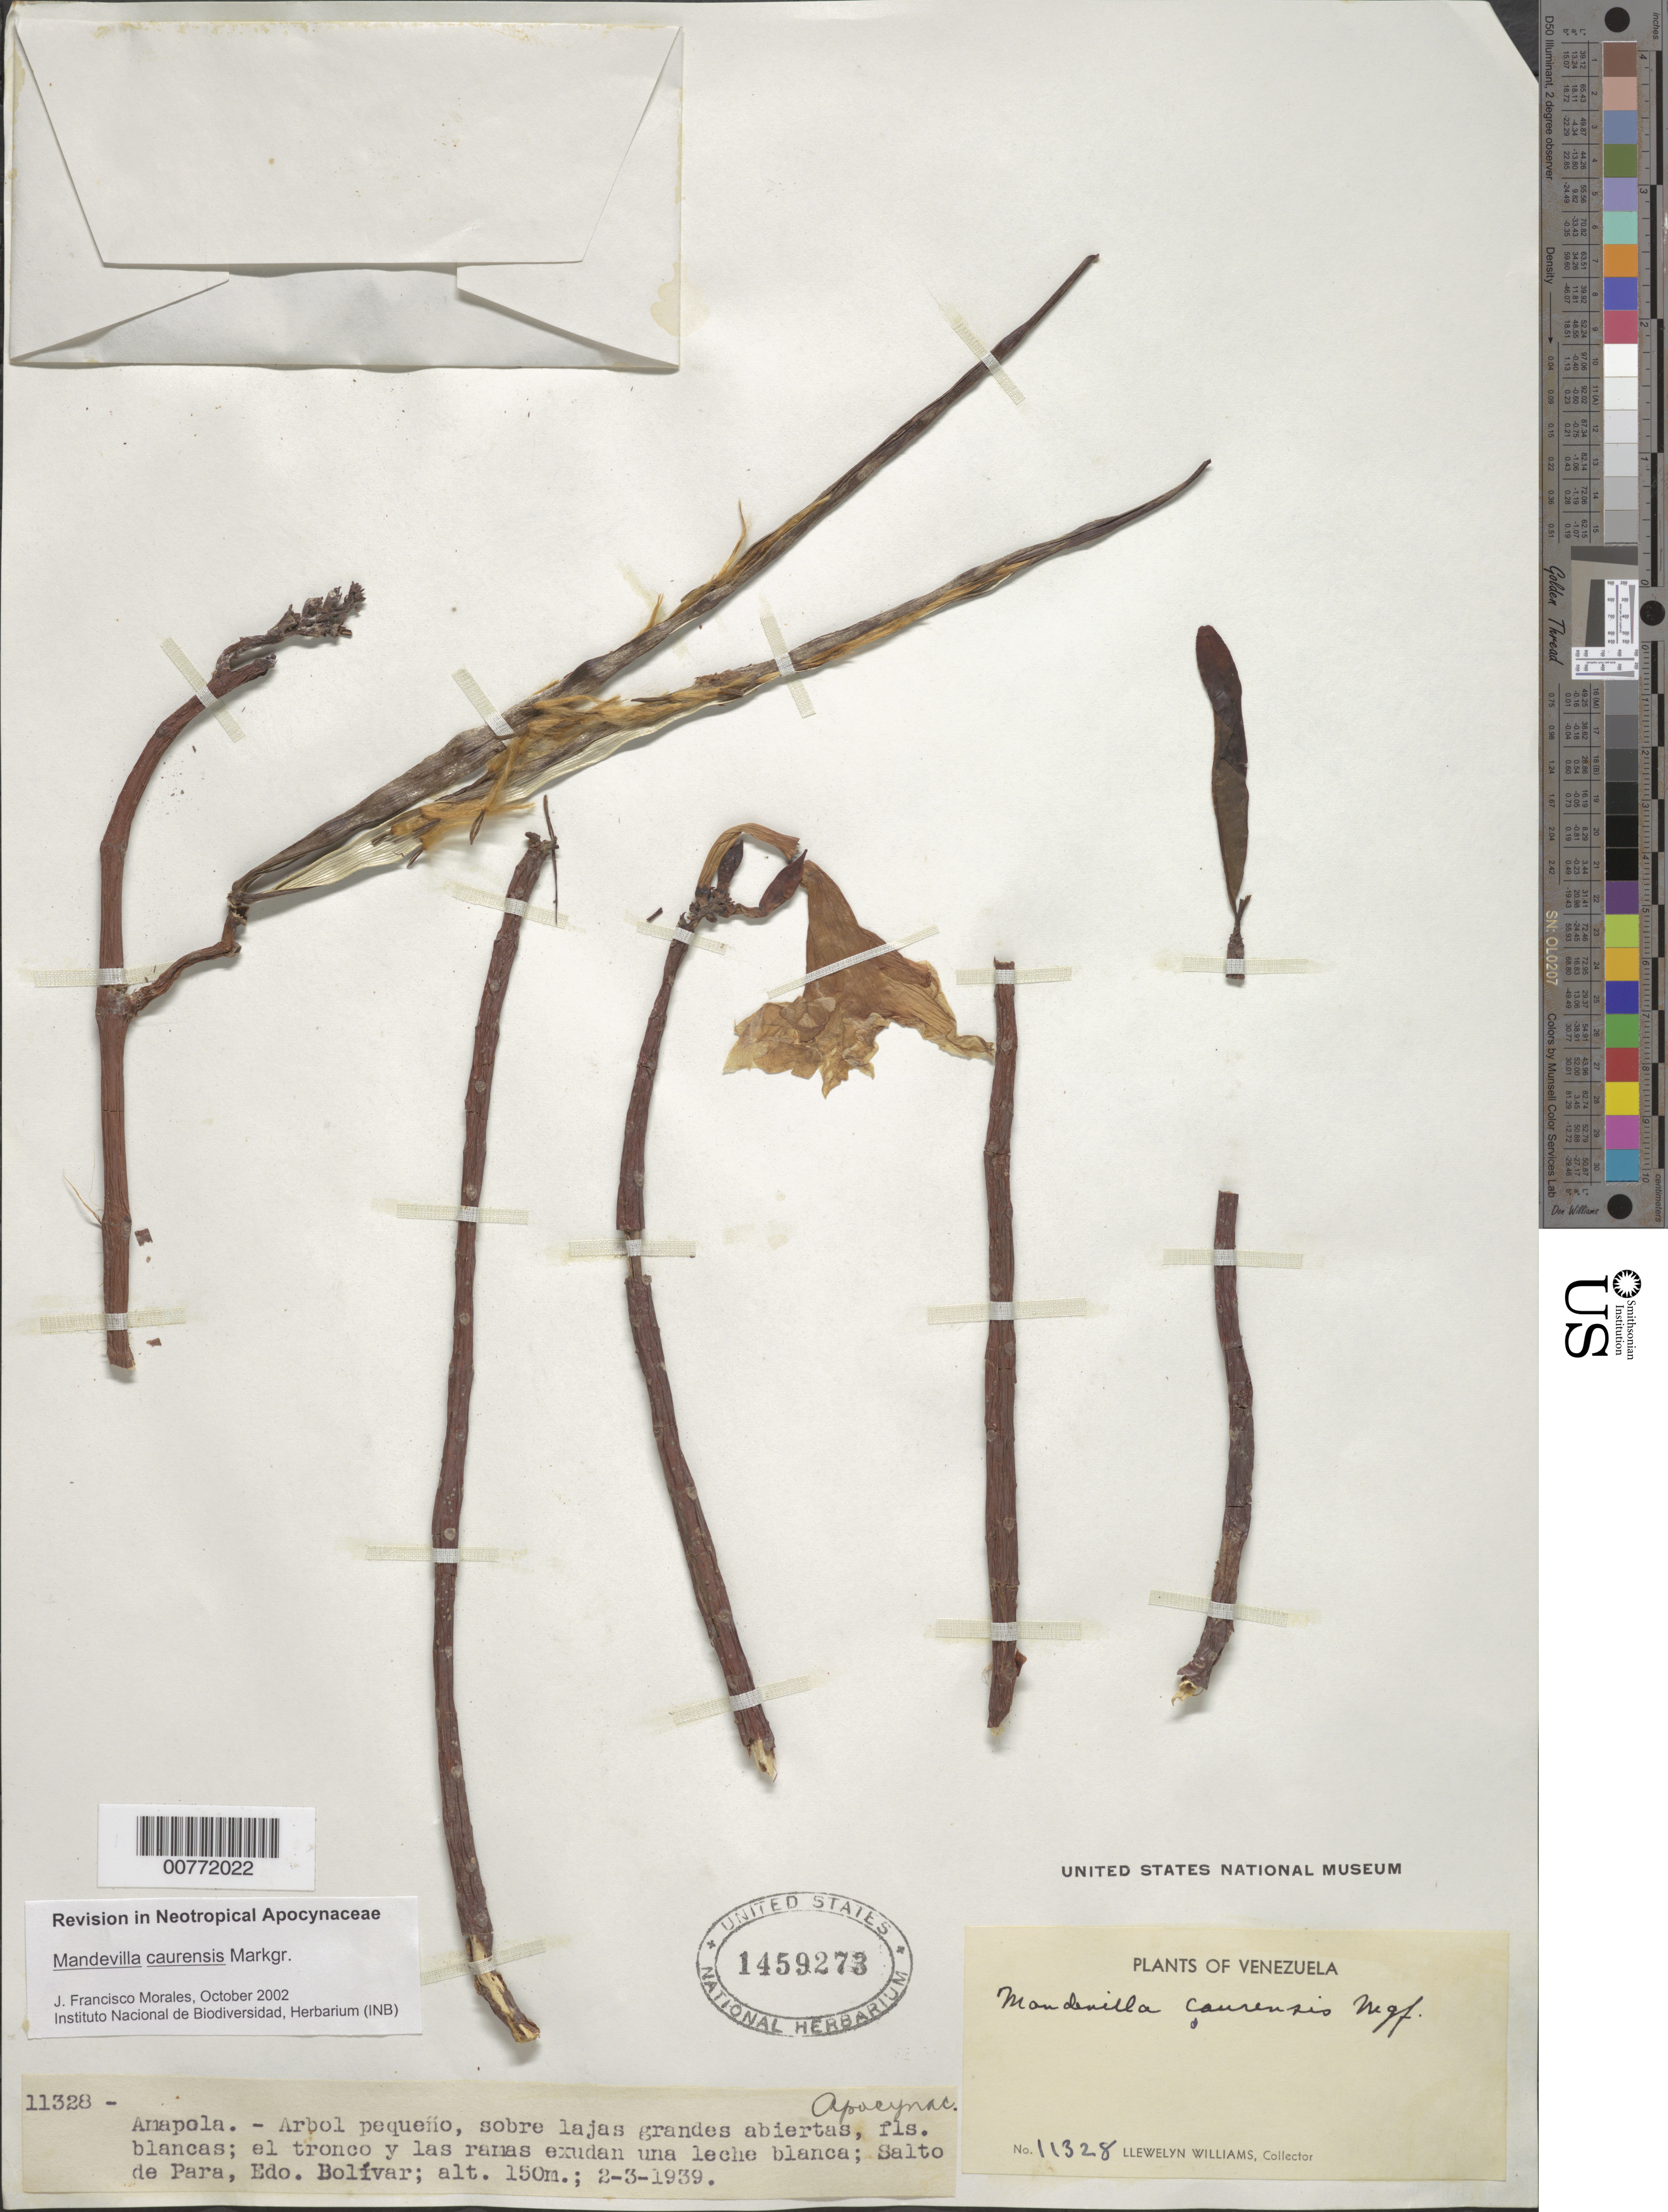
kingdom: Plantae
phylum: Tracheophyta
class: Magnoliopsida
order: Gentianales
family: Apocynaceae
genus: Mandevilla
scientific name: Mandevilla caurensis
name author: Markgr.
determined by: Morales, J. F.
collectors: Ll. Williams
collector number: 11328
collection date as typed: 2-Mar-39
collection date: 1939-03-02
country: Venezuela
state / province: Bolívar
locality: Salto de Para, Medio Caura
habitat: Sobre lajas grandes abiertas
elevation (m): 150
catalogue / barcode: US 1459273